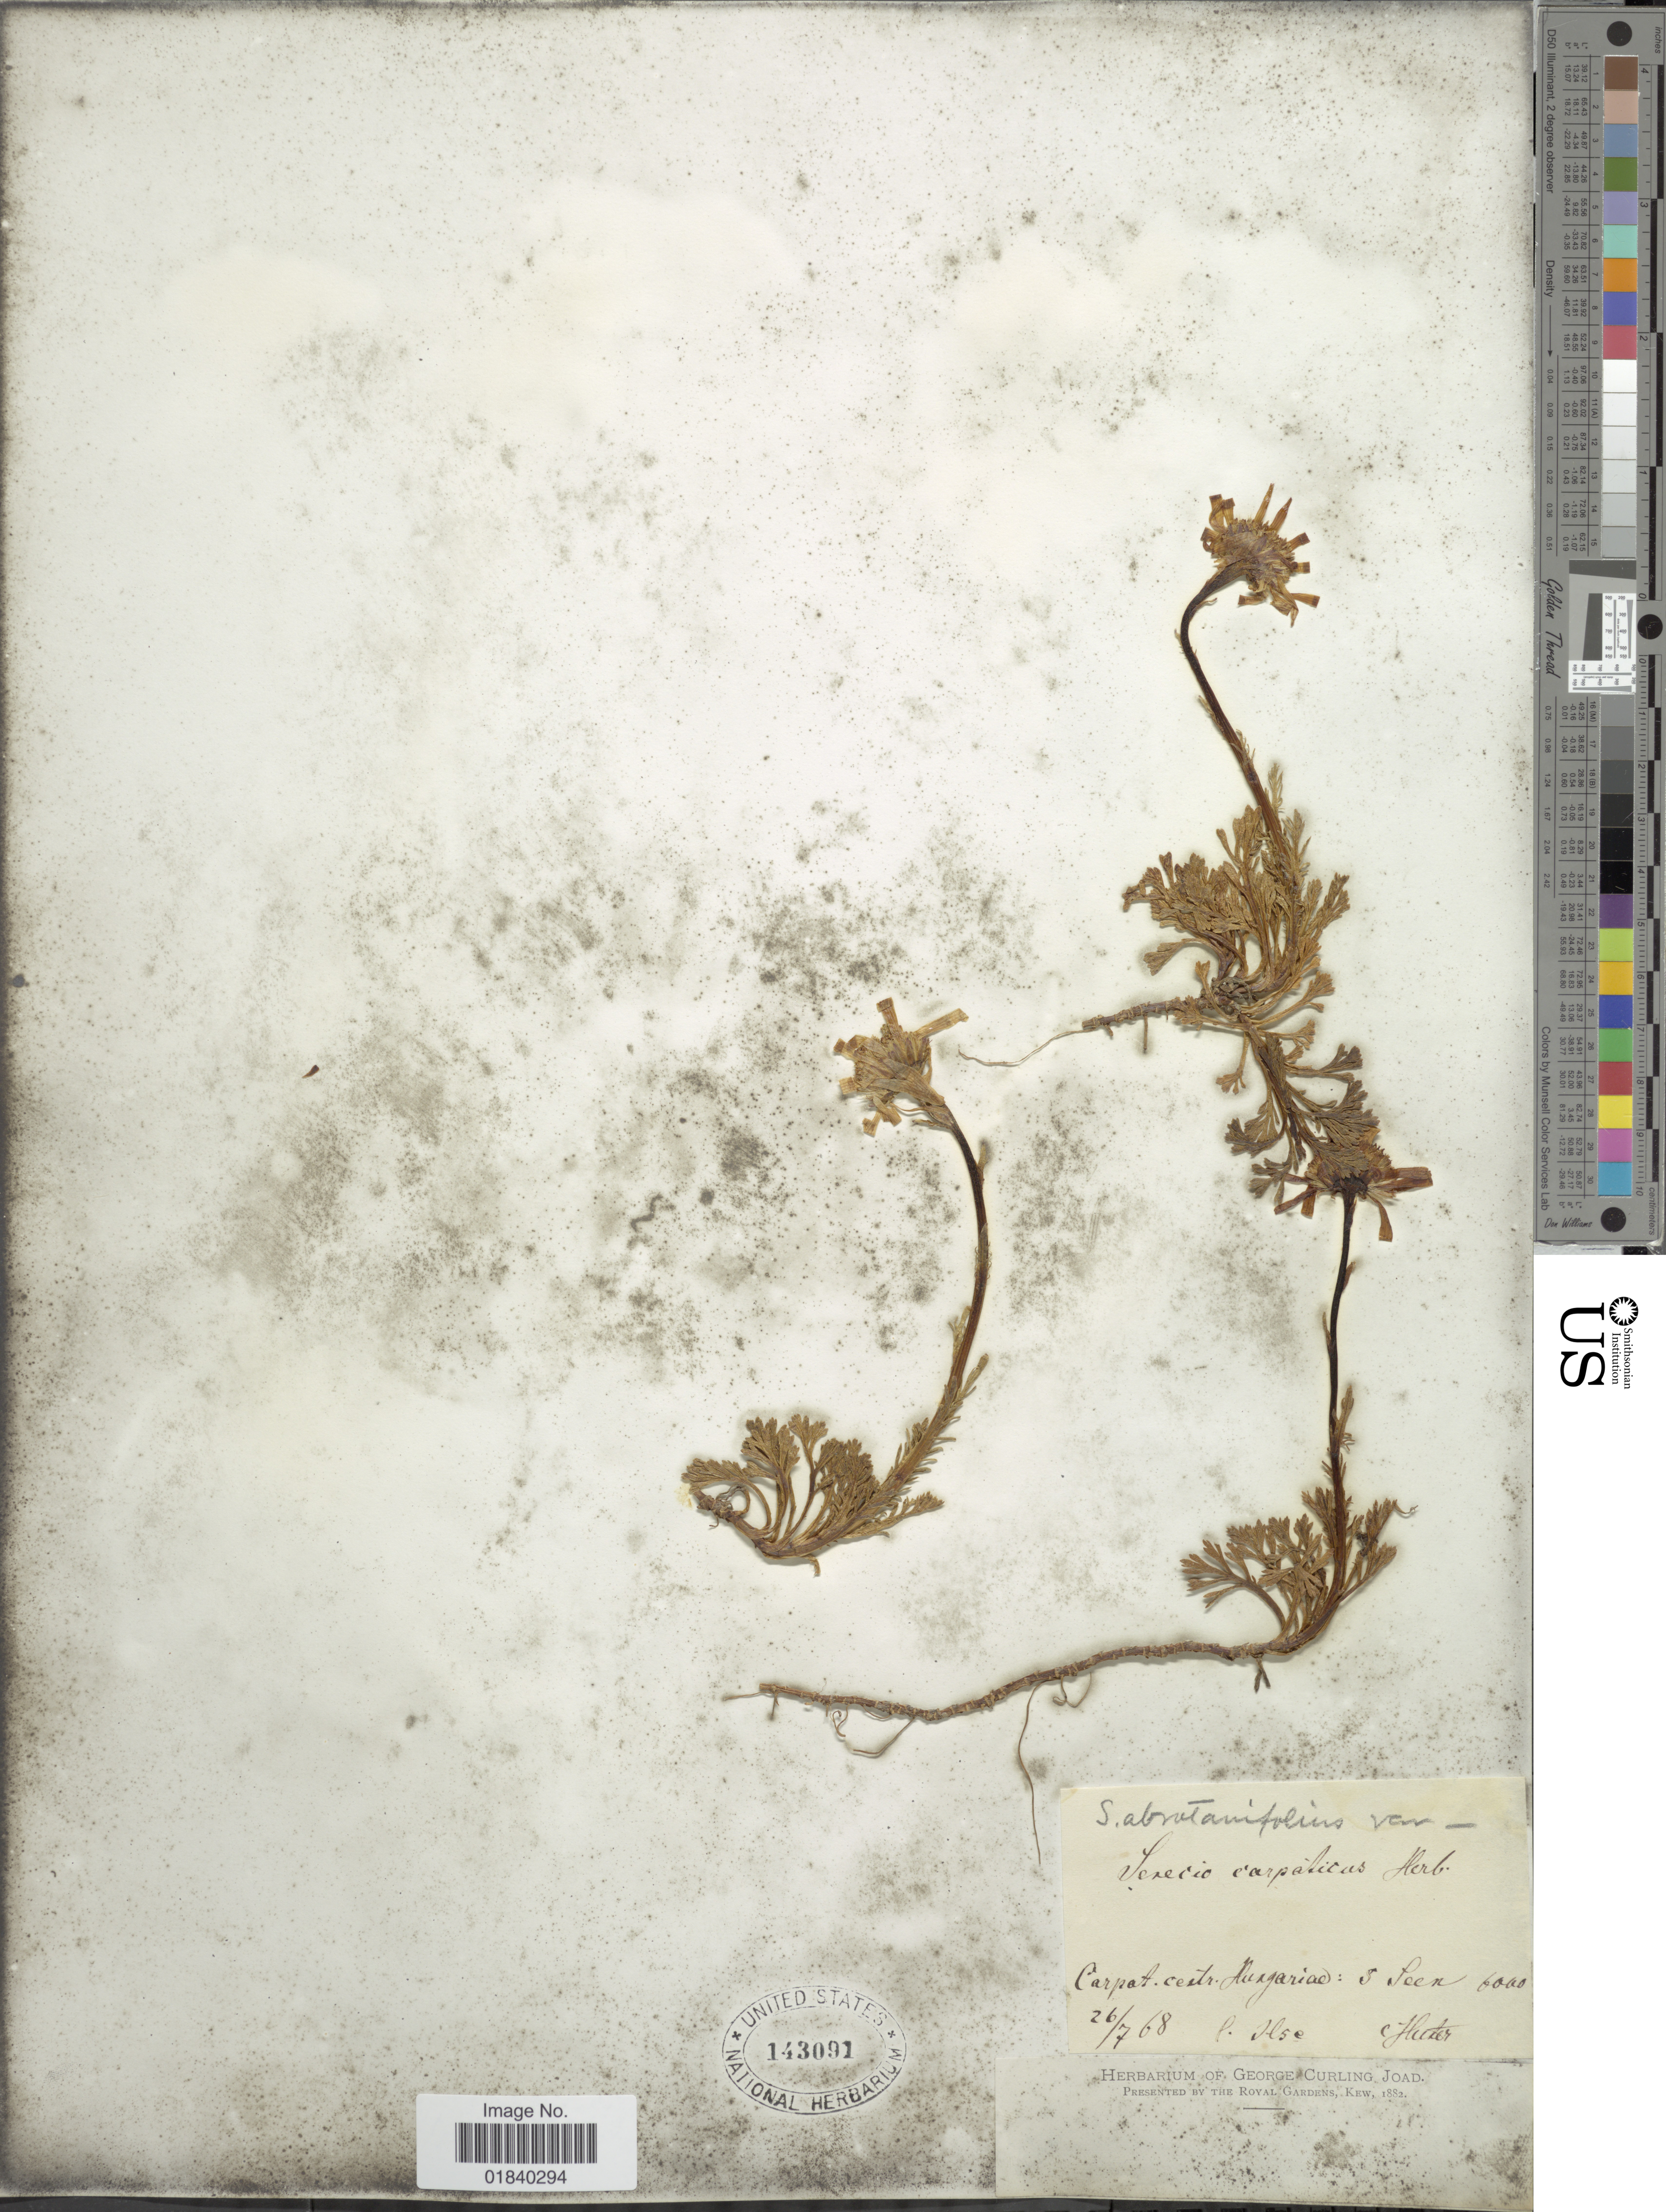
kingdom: Plantae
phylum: Tracheophyta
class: Magnoliopsida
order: Asterales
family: Asteraceae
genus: Jacobaea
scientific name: Jacobaea abrotanifolia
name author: (L.) Moench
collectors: -. Huter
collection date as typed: Transcribed d/m/y: 26/7/68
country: Hungary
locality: Carpat. centr. Hungaricae: S Seen. [interpreted]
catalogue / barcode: US 143091